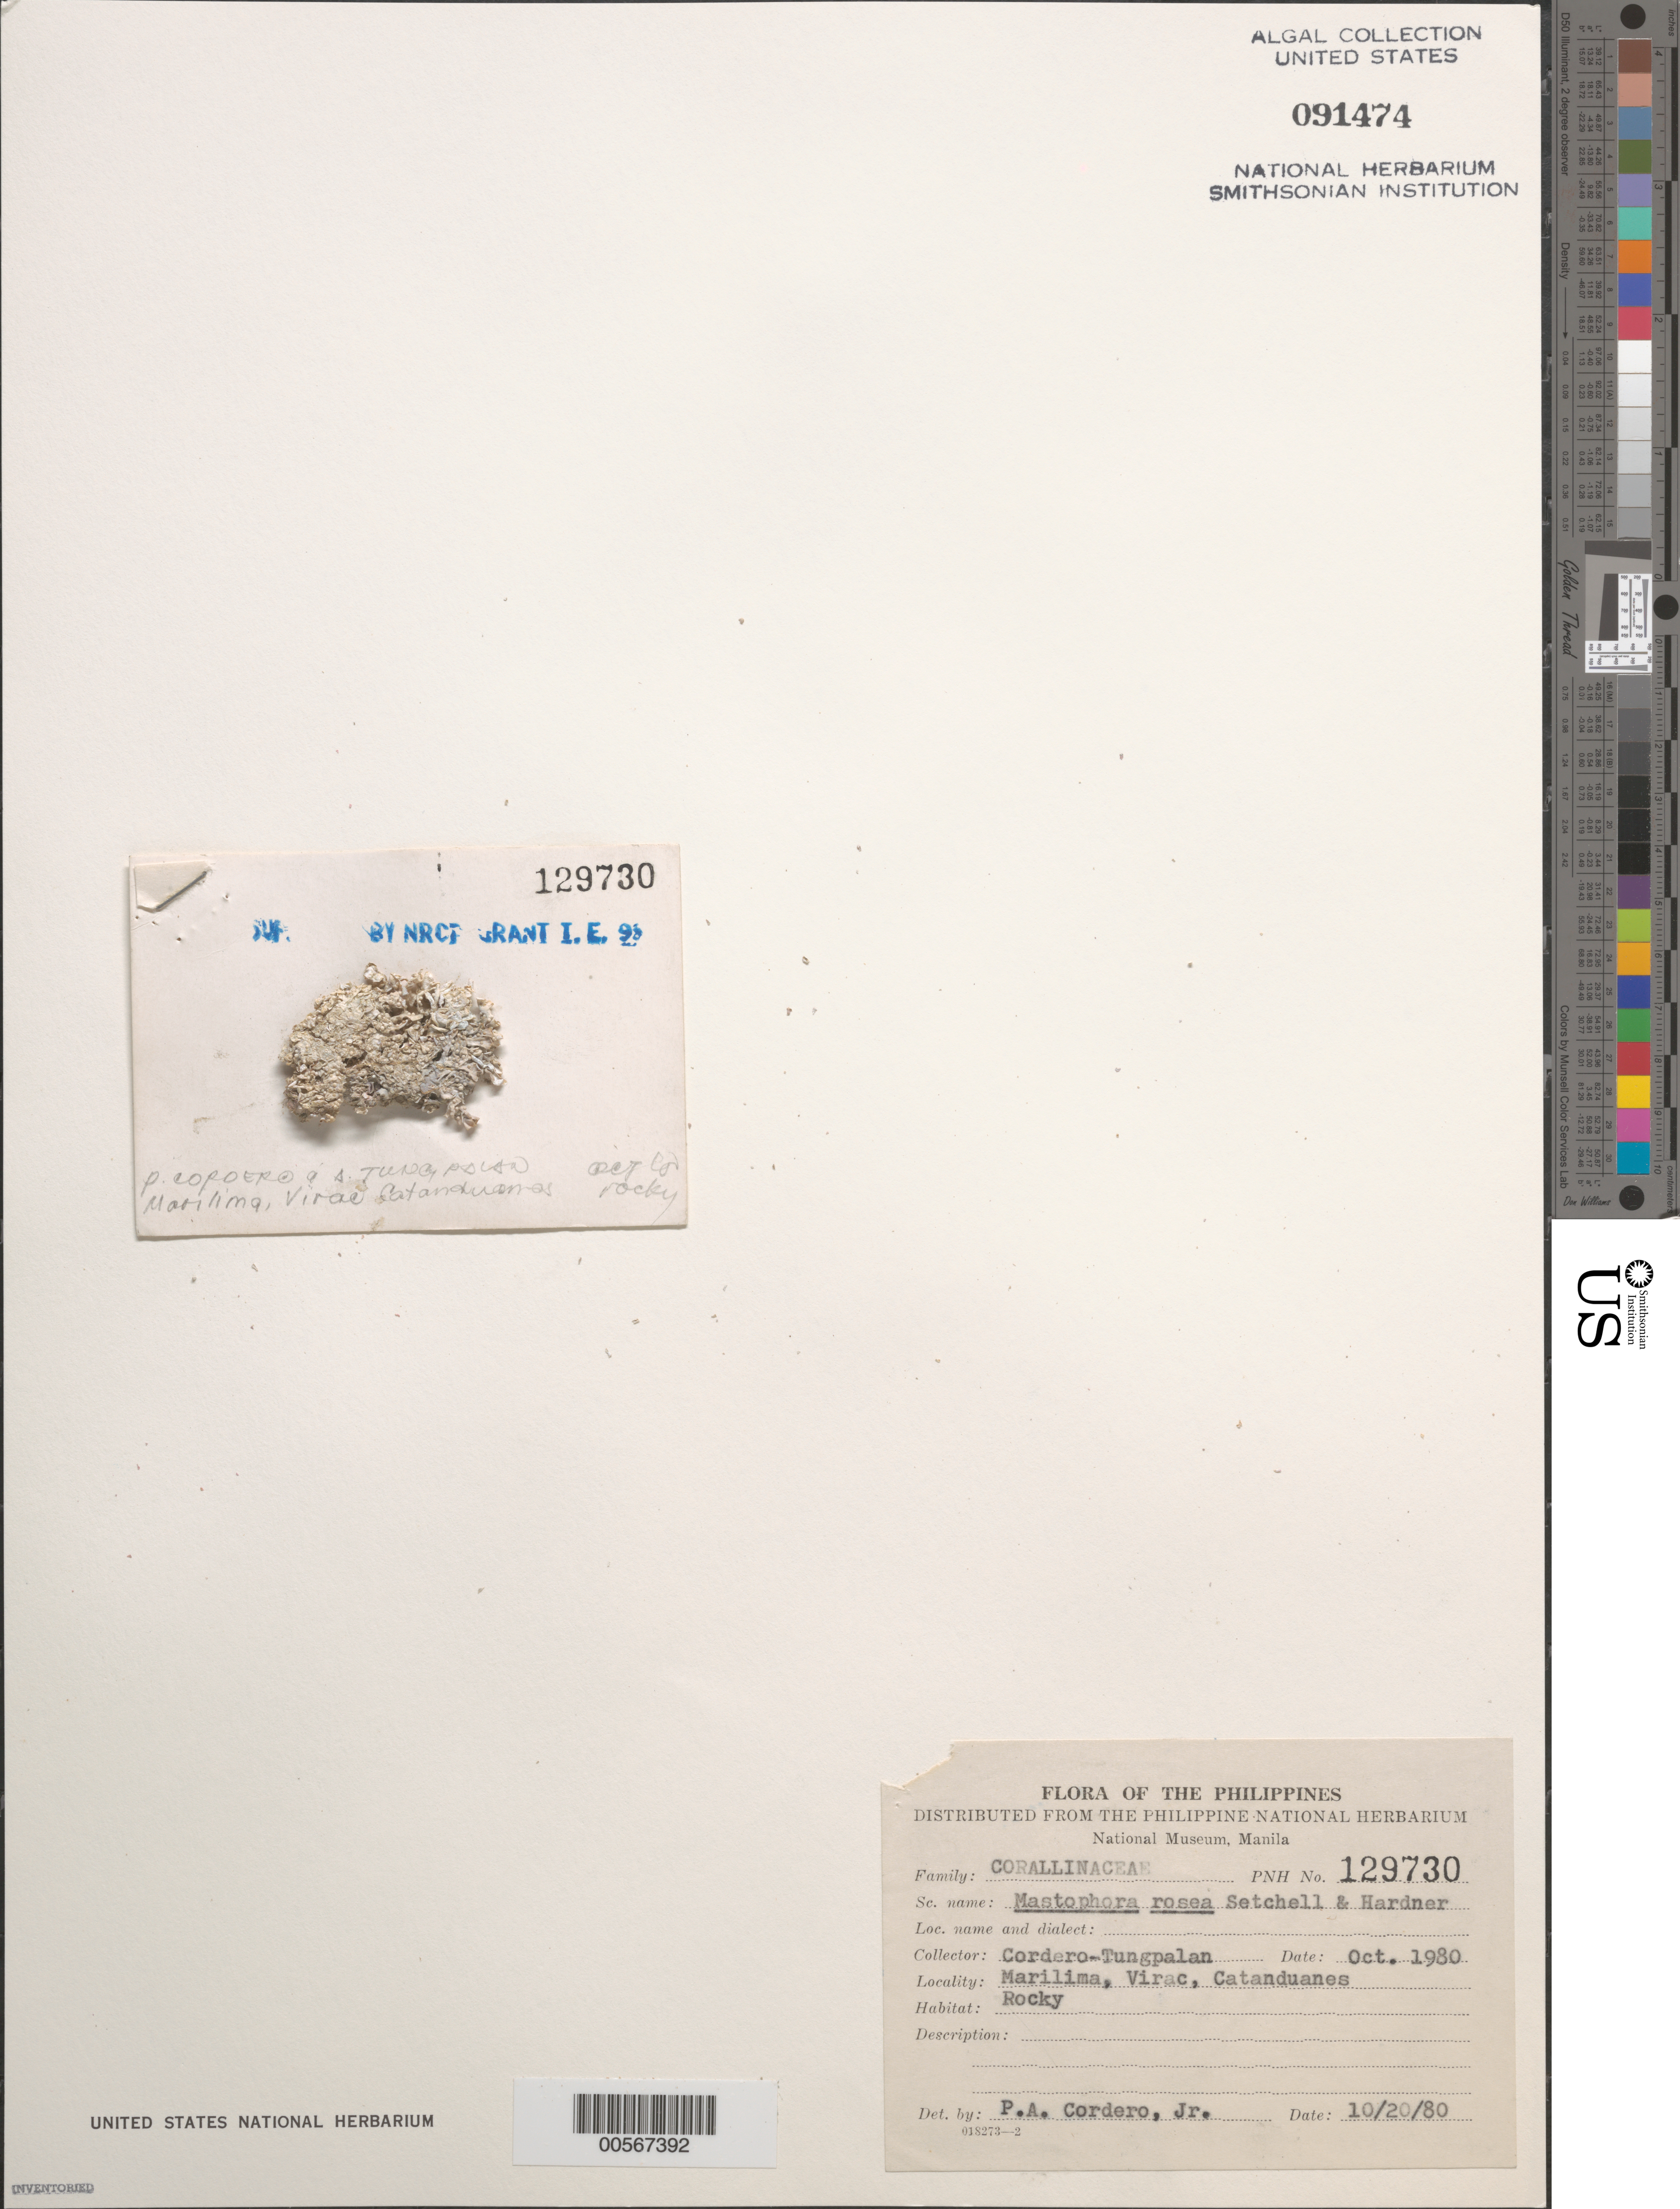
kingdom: Plantae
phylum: Rhodophyta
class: Florideophyceae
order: Corallinales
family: Mastophoraceae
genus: Mastophora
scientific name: Mastophora rosea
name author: (C. Agardh) Setch.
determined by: Cordero, P. A., Jr.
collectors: P. A. Cordero & A. Tungpalan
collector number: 129730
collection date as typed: Oct 1980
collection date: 1980-10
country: Philippines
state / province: Bicol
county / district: Catanduanes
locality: Marilima, virac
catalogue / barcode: US 91474